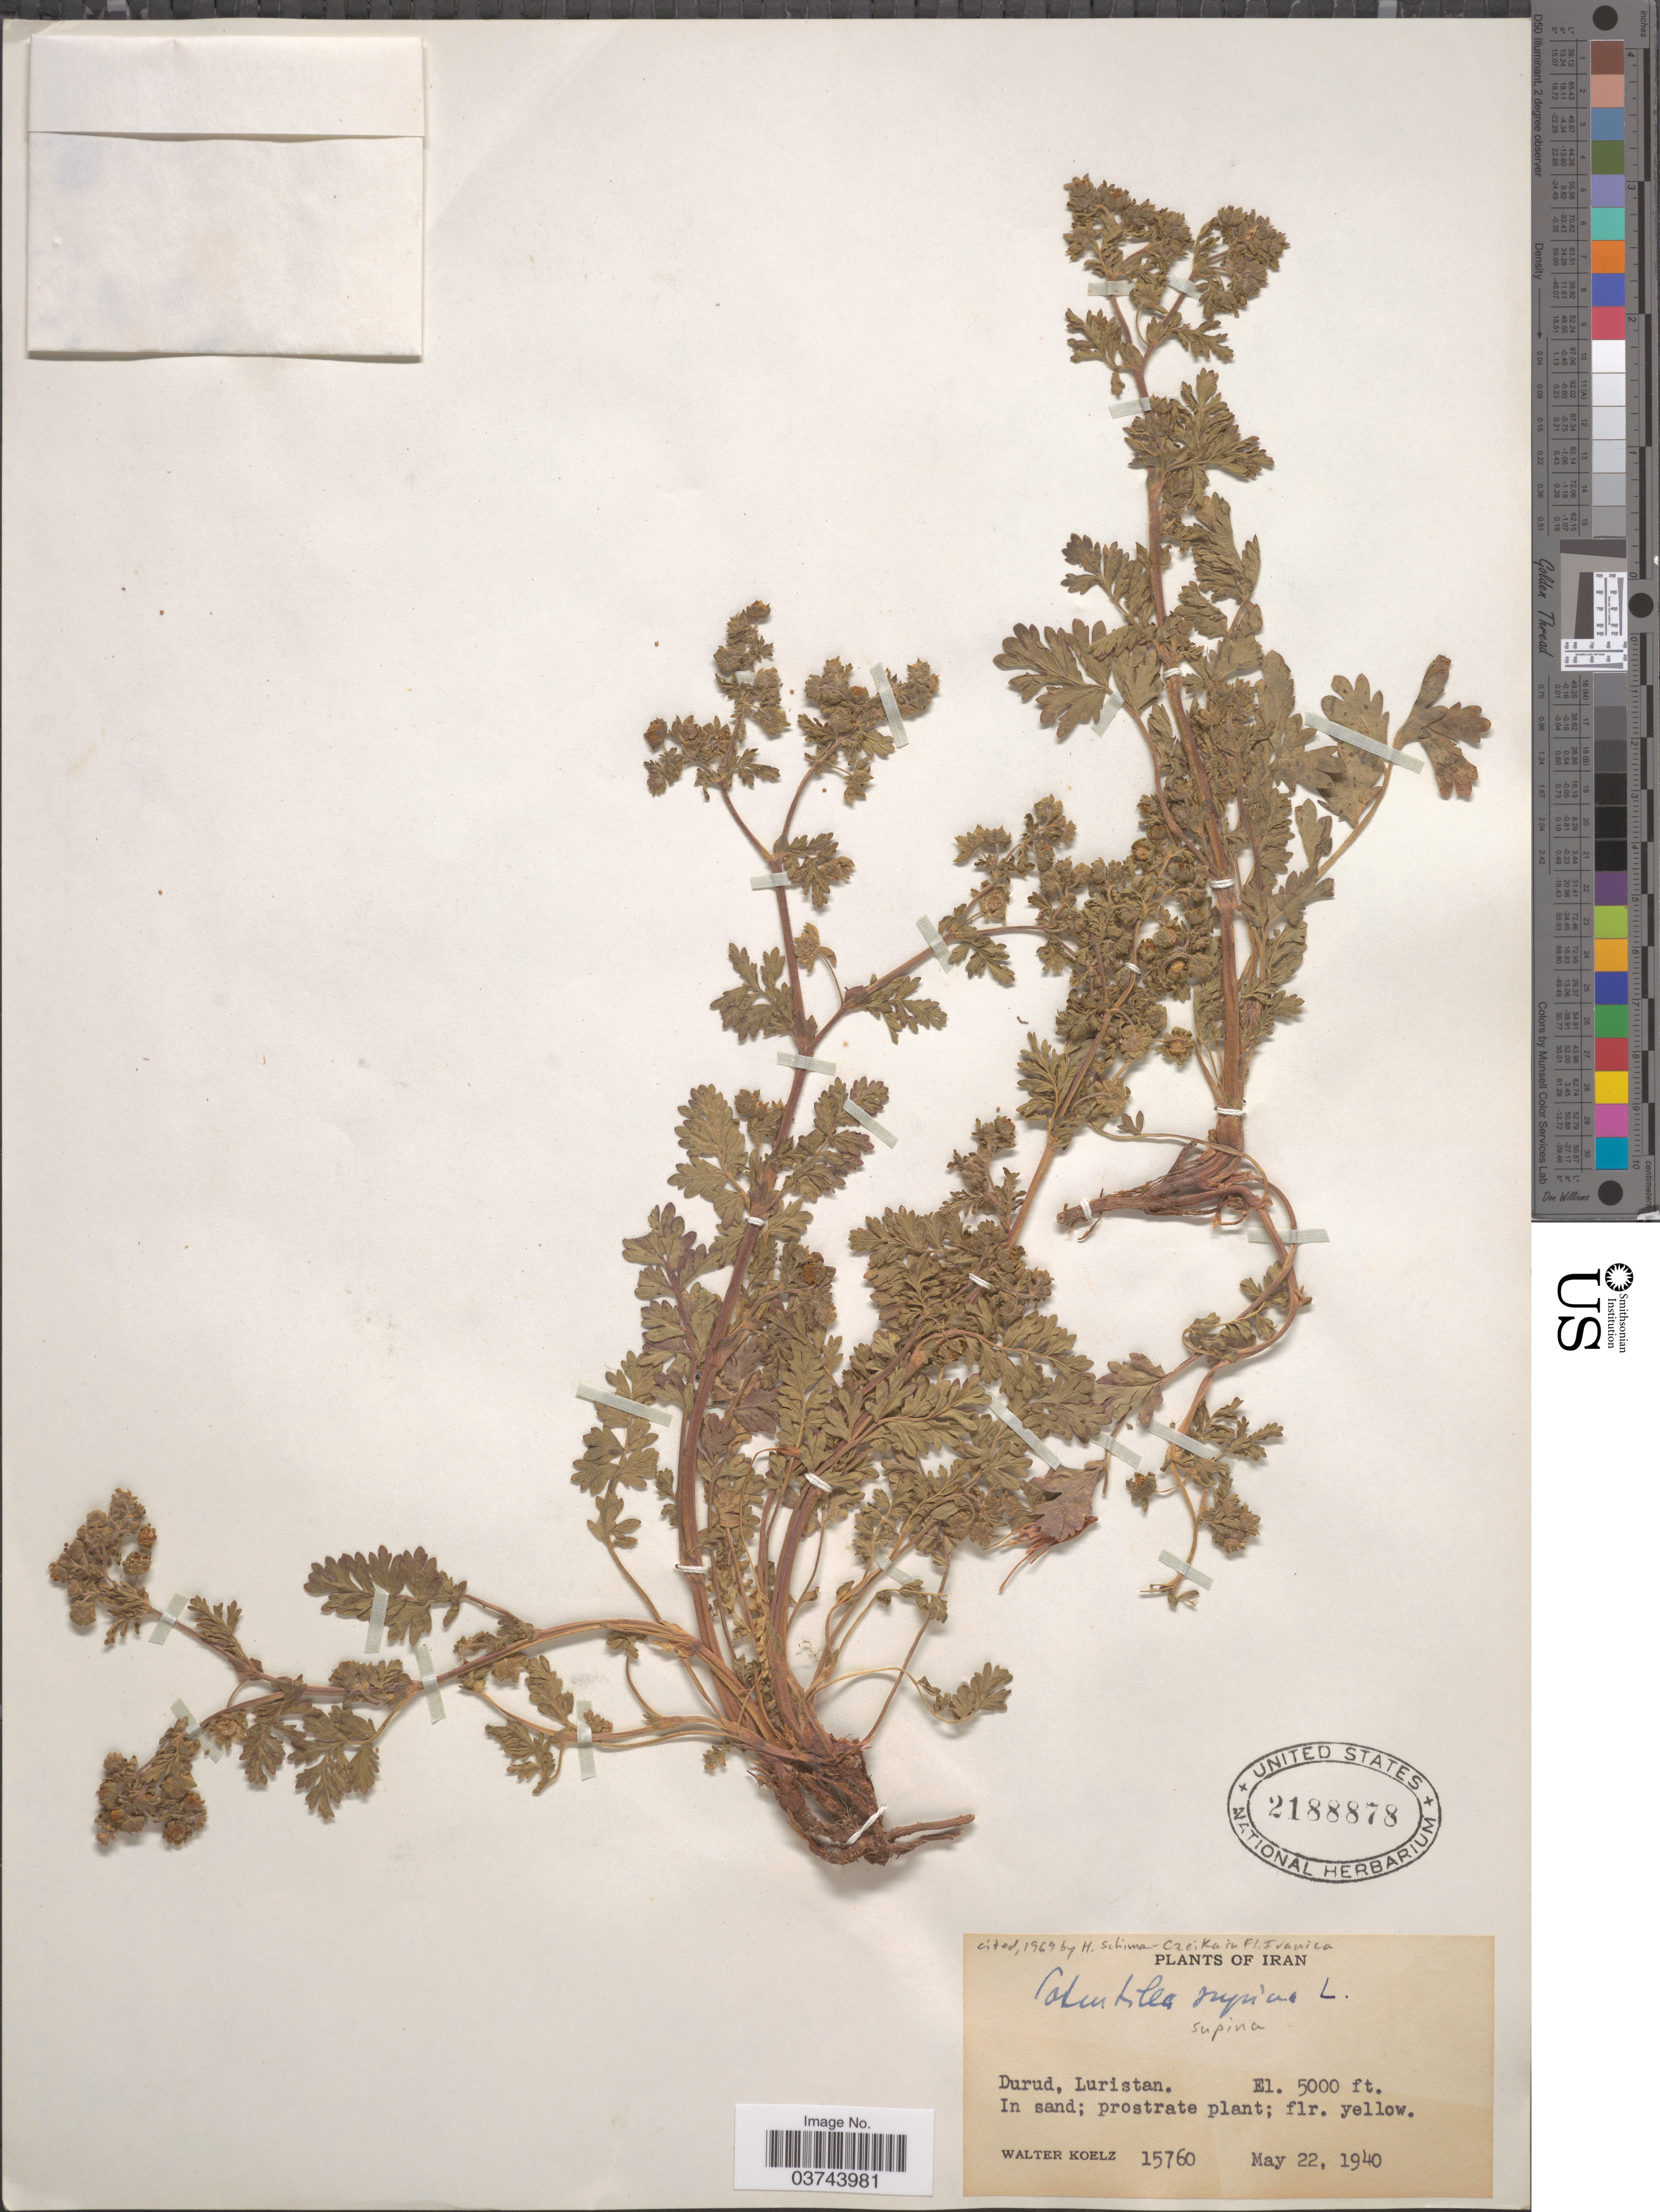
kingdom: Plantae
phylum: Tracheophyta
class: Magnoliopsida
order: Rosales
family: Rosaceae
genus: Potentilla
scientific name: Potentilla supina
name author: L.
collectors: W. N. Koelz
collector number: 15760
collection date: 1940-05-22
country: Iran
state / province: Lorestan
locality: Durud, Luristan.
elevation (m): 1524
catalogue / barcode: US 2188878